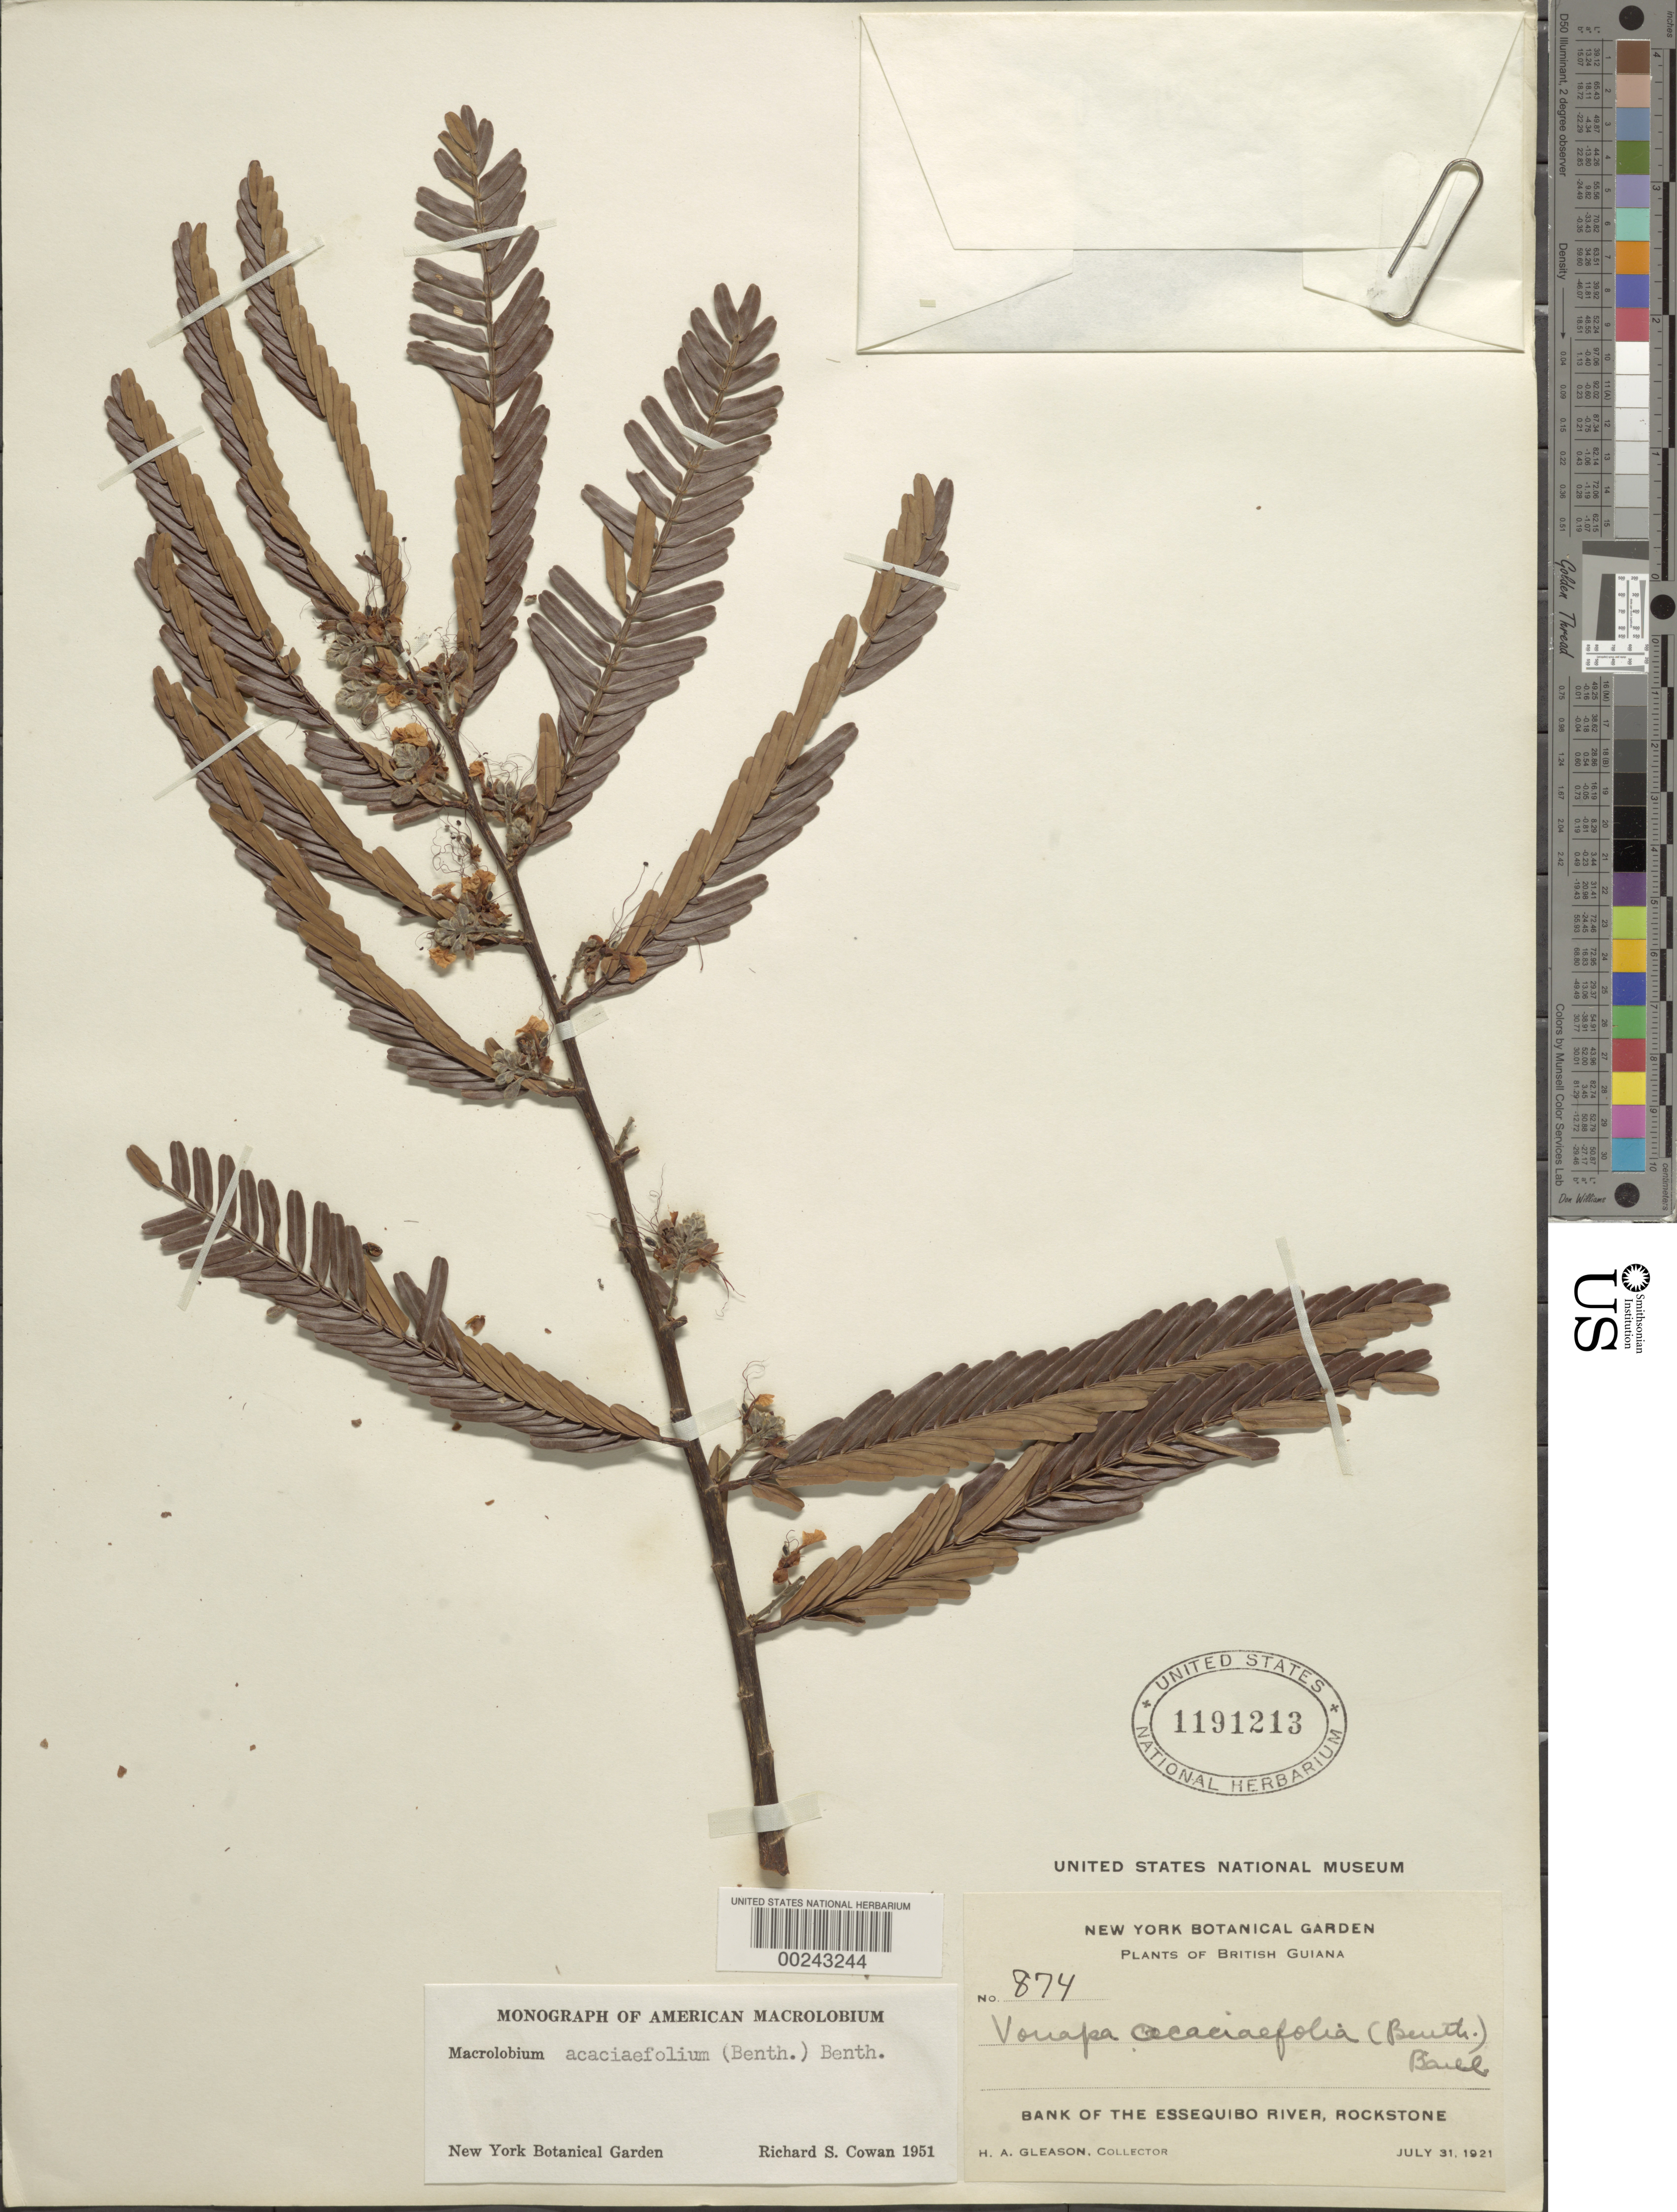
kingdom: Plantae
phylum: Tracheophyta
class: Magnoliopsida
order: Fabales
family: Fabaceae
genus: Macrolobium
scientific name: Macrolobium acaciifolium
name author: (Benth.) Benth.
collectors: H. A. Gleason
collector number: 874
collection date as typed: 31 Jul 1921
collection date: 1921-07-31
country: Guyana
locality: Rockstone, bank of essequibo river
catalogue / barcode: US 1191213